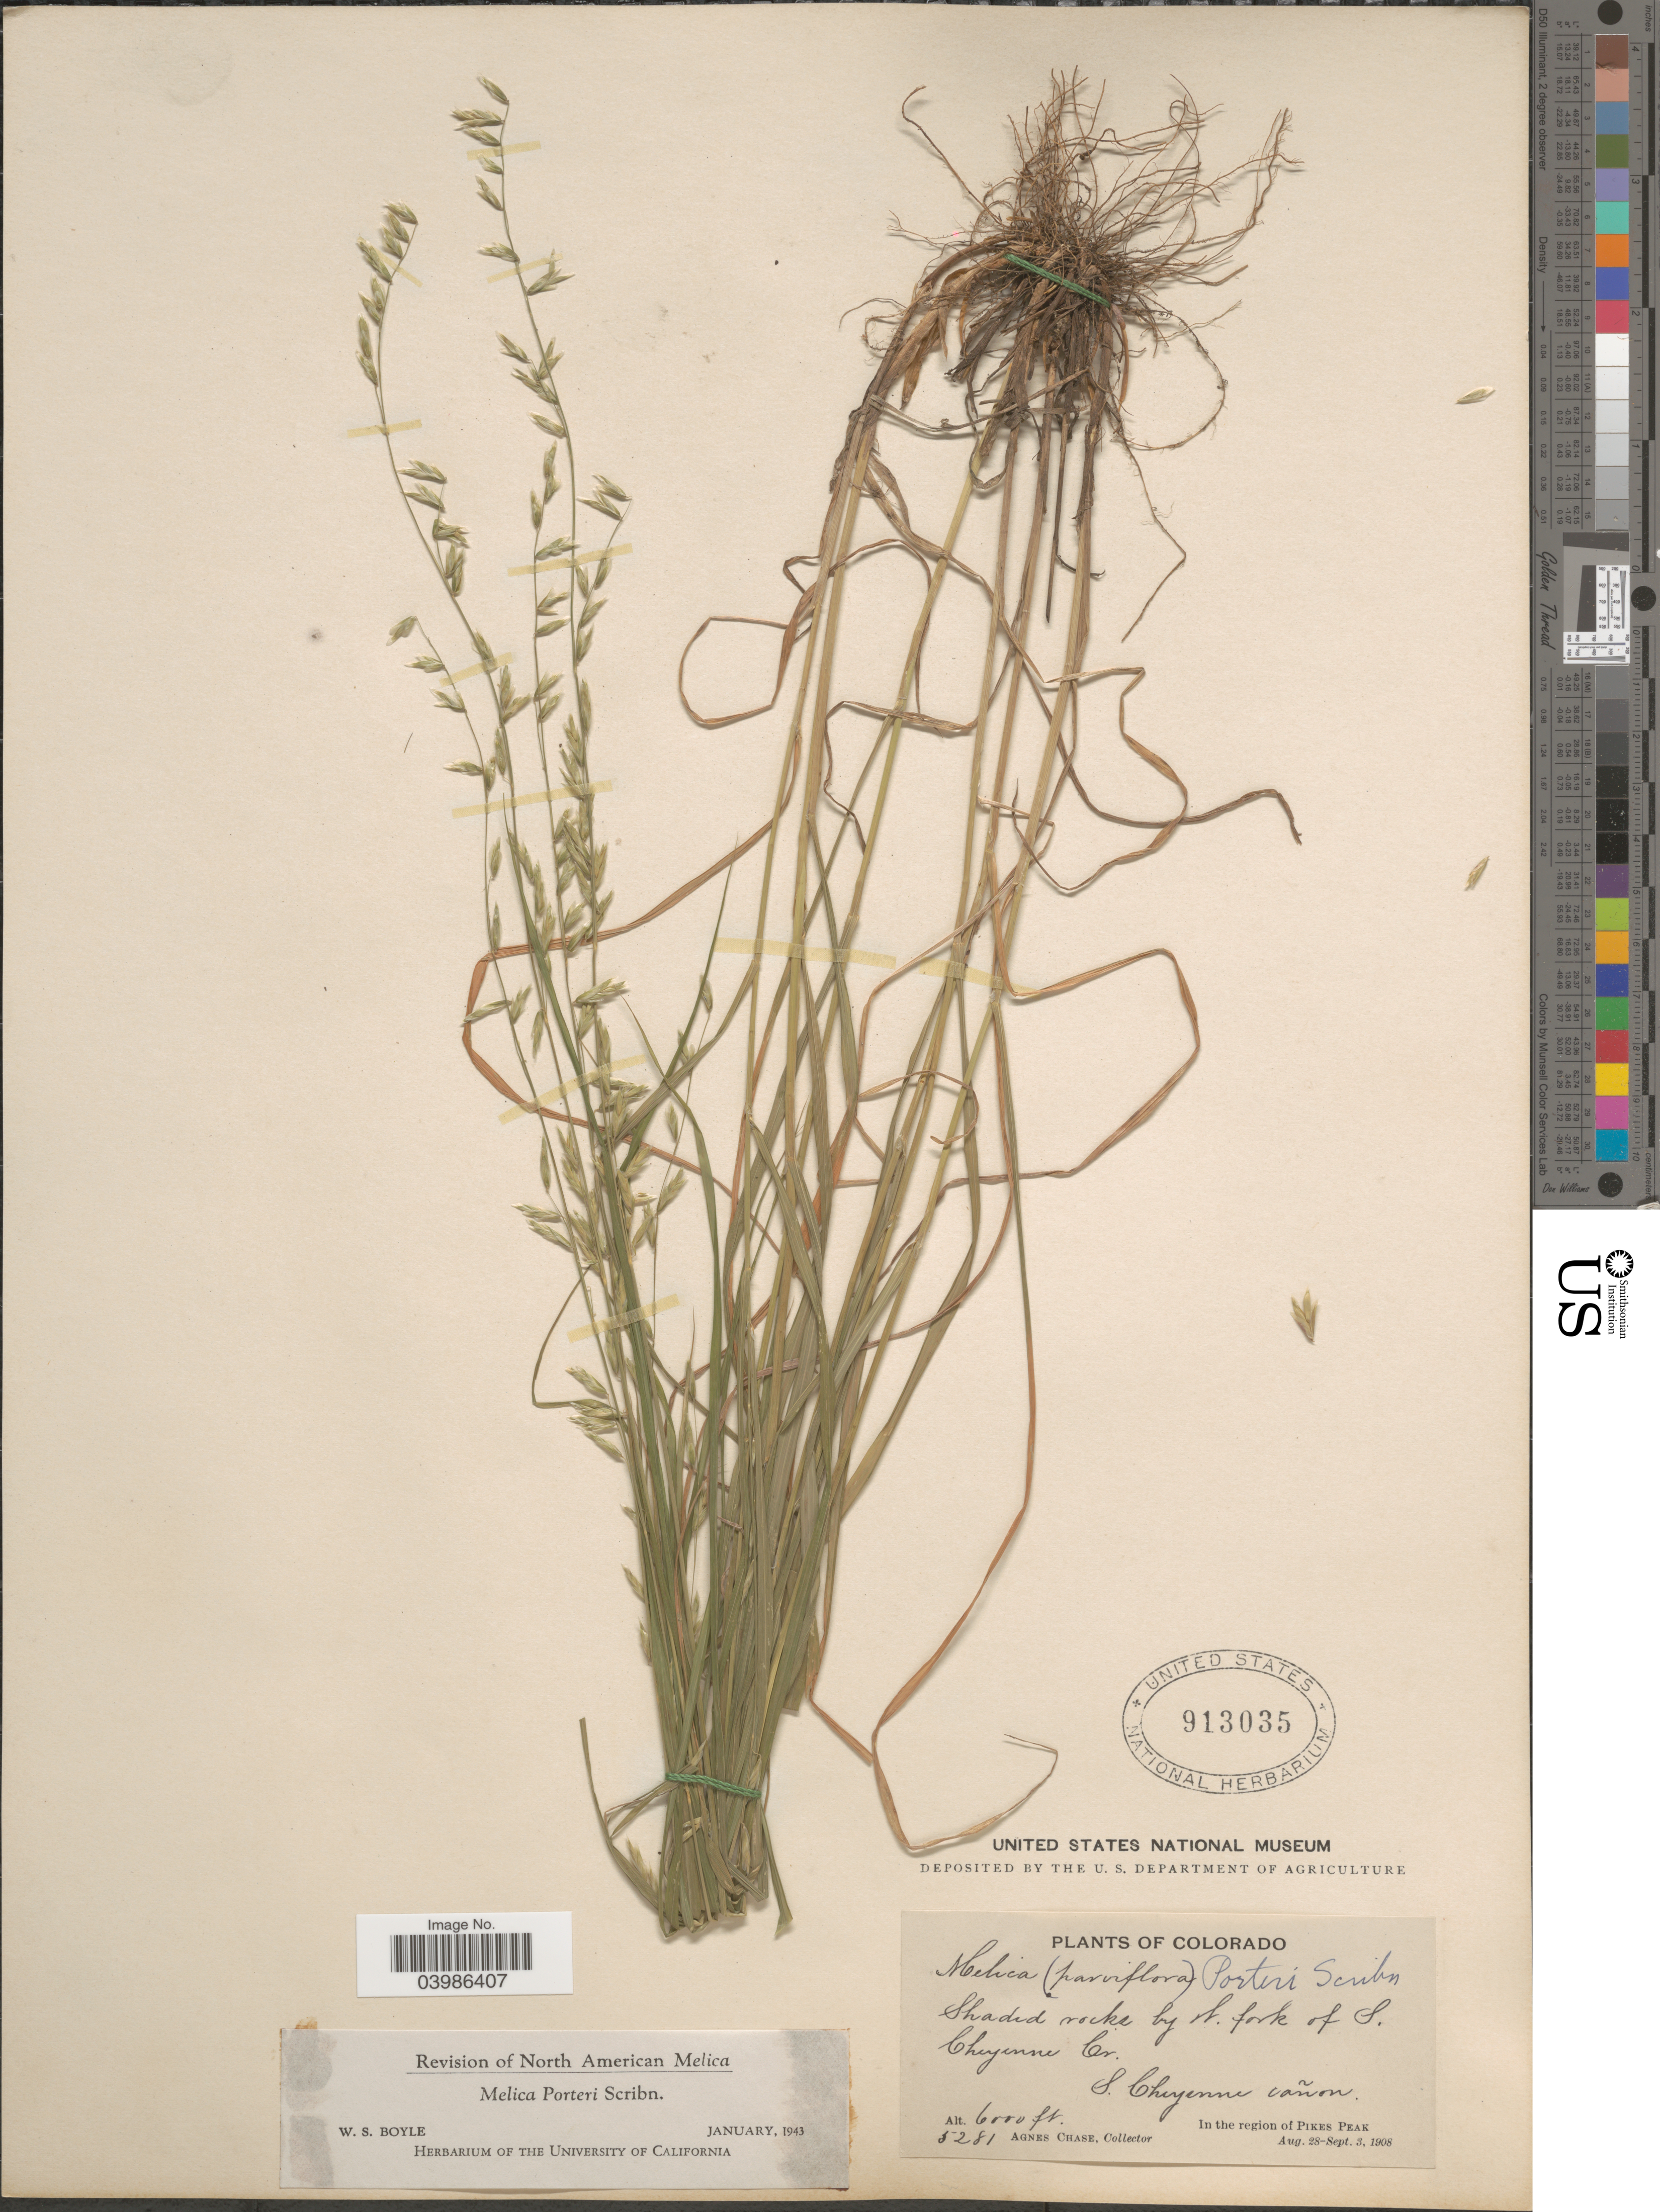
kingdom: Plantae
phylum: Tracheophyta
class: Liliopsida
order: Poales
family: Poaceae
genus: Melica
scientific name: Melica porteri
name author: Scribn.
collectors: A. Chase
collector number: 5281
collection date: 1908-08-28/1908-09-03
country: United States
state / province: Colorado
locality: Shaded rocks by W. fork of S. Cheyenne Cr. S. Cheyenne cañon. In the region of Pikes Peak.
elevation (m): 1829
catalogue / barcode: US 913035